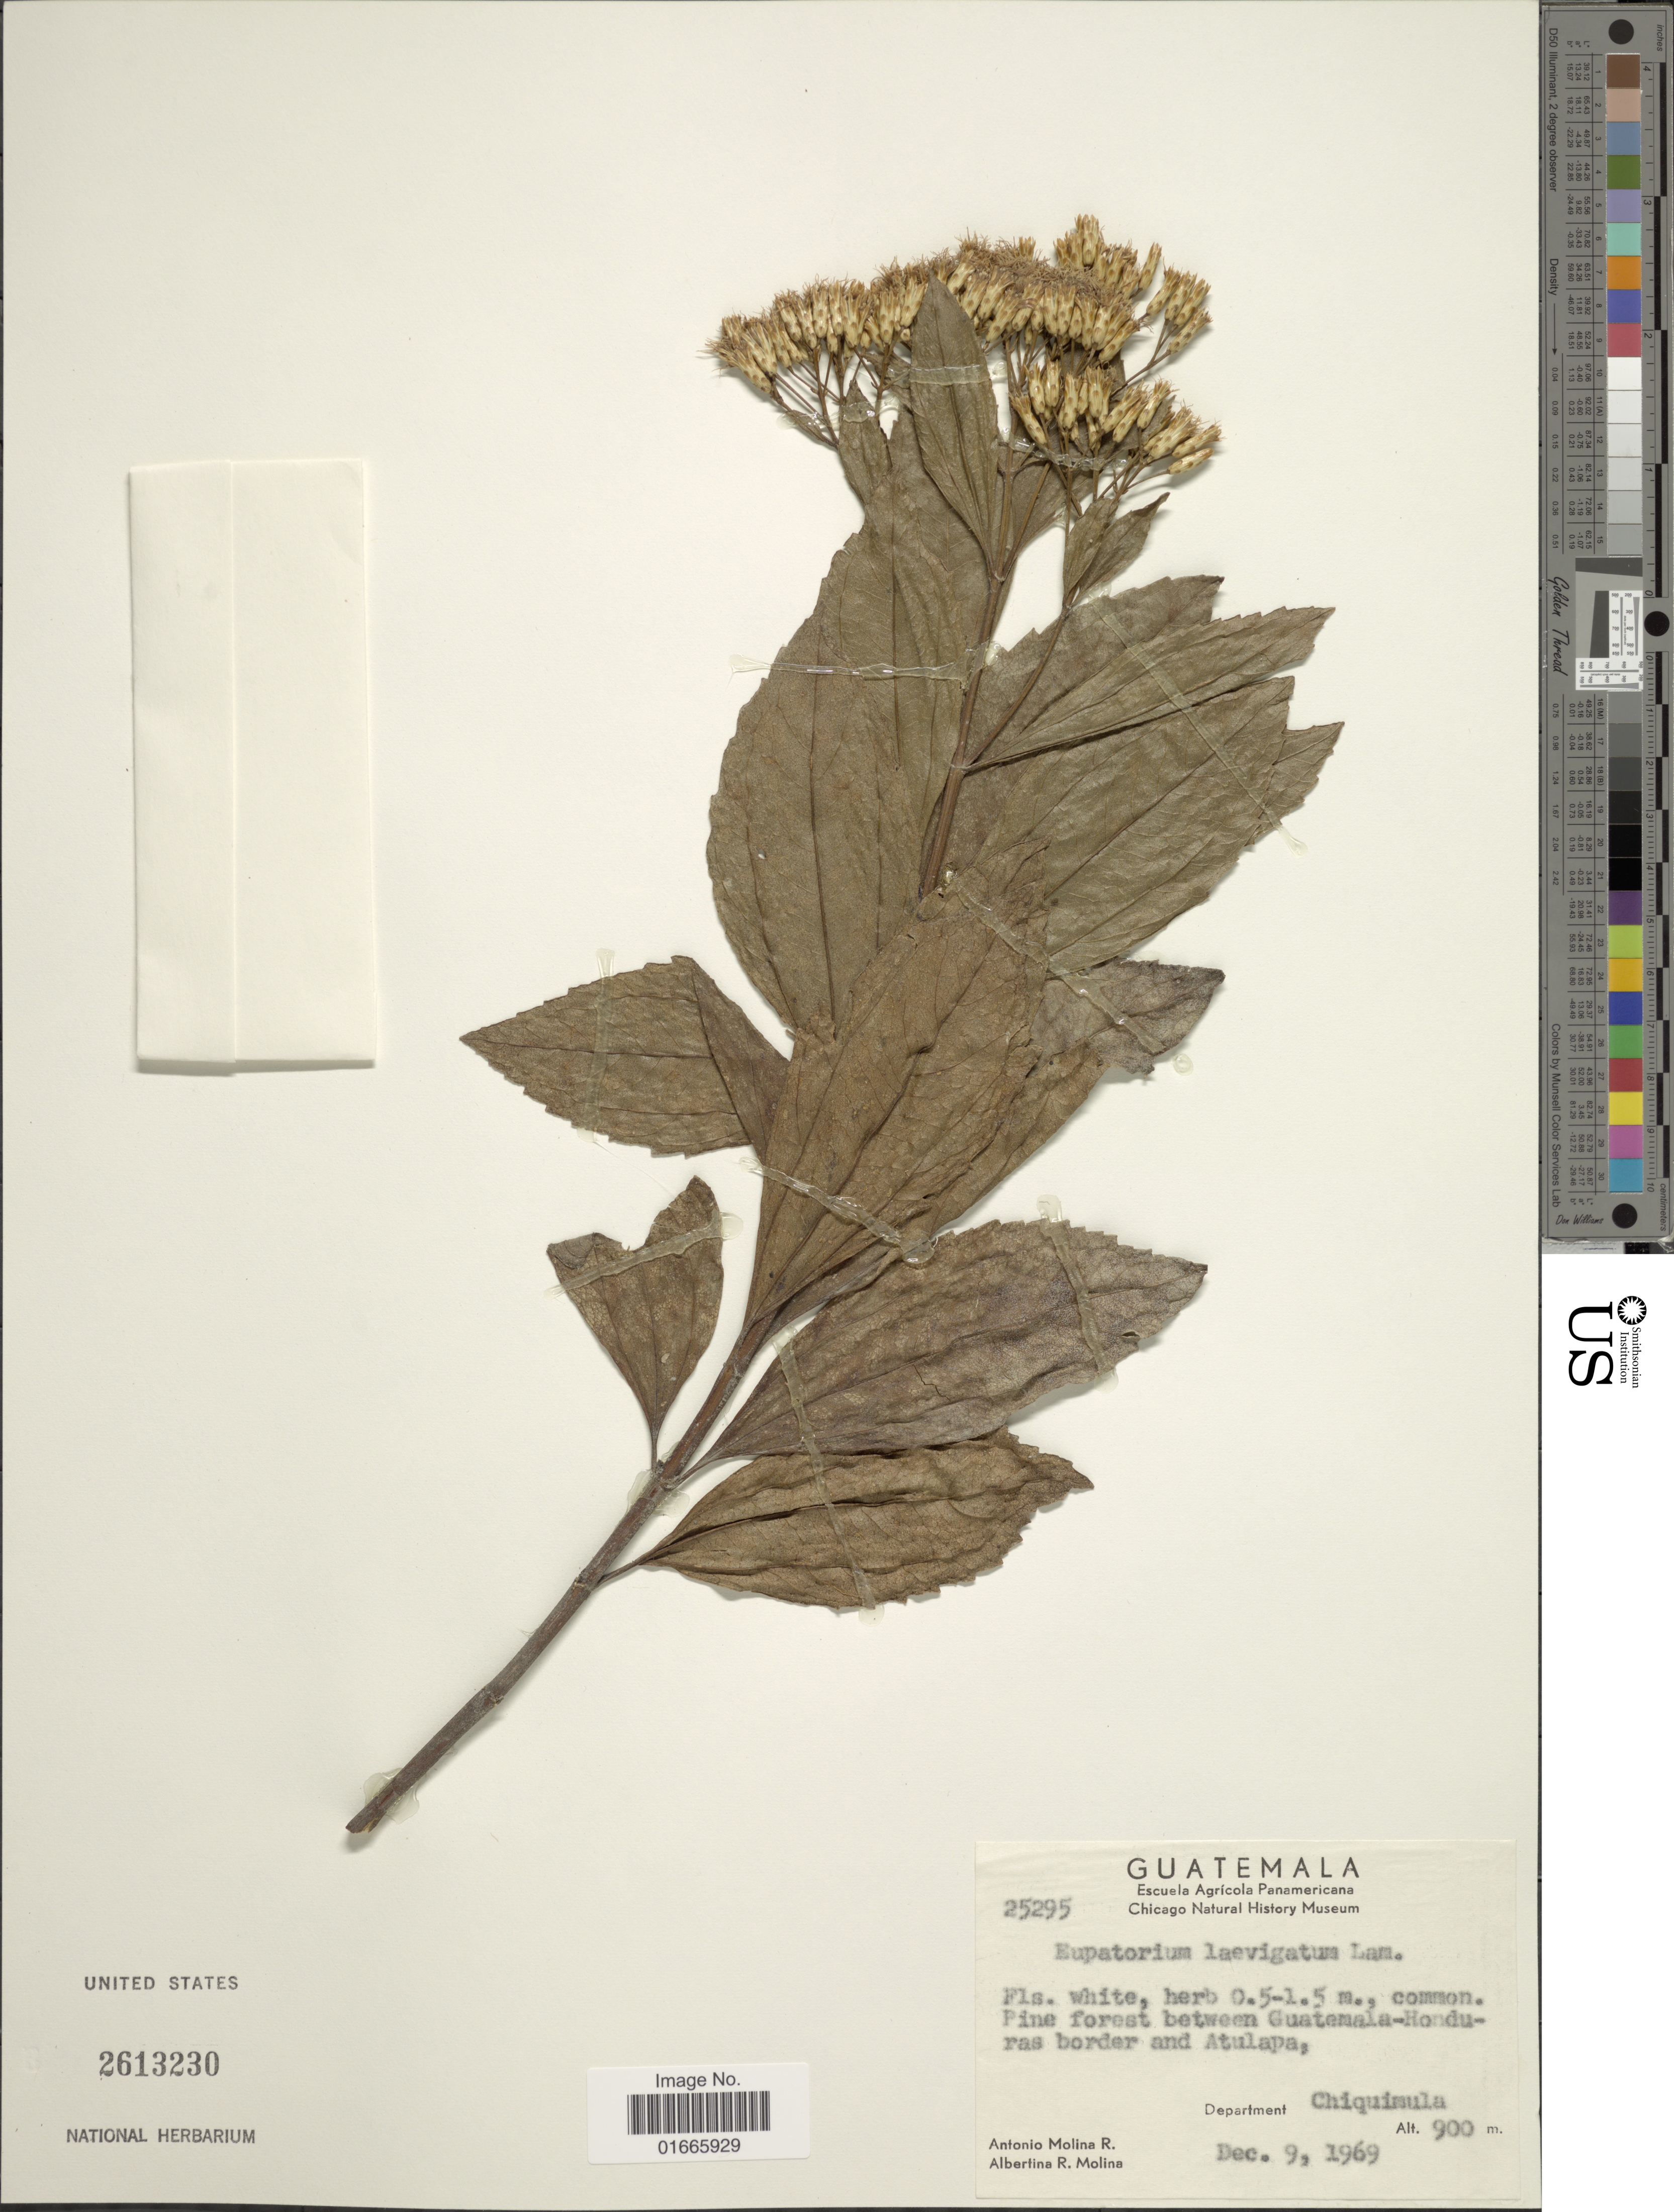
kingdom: Plantae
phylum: Tracheophyta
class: Magnoliopsida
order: Asterales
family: Asteraceae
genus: Chromolaena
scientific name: Chromolaena laevigata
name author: (Lam.) R.M. King & H. Rob.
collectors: A. Molina R. & A. R. Molina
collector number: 25295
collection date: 1969-12-09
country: Guatemala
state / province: Chiquimula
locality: Pine forest between Guatemala-Honduras border and Atulapa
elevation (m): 900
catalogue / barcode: US 2613230